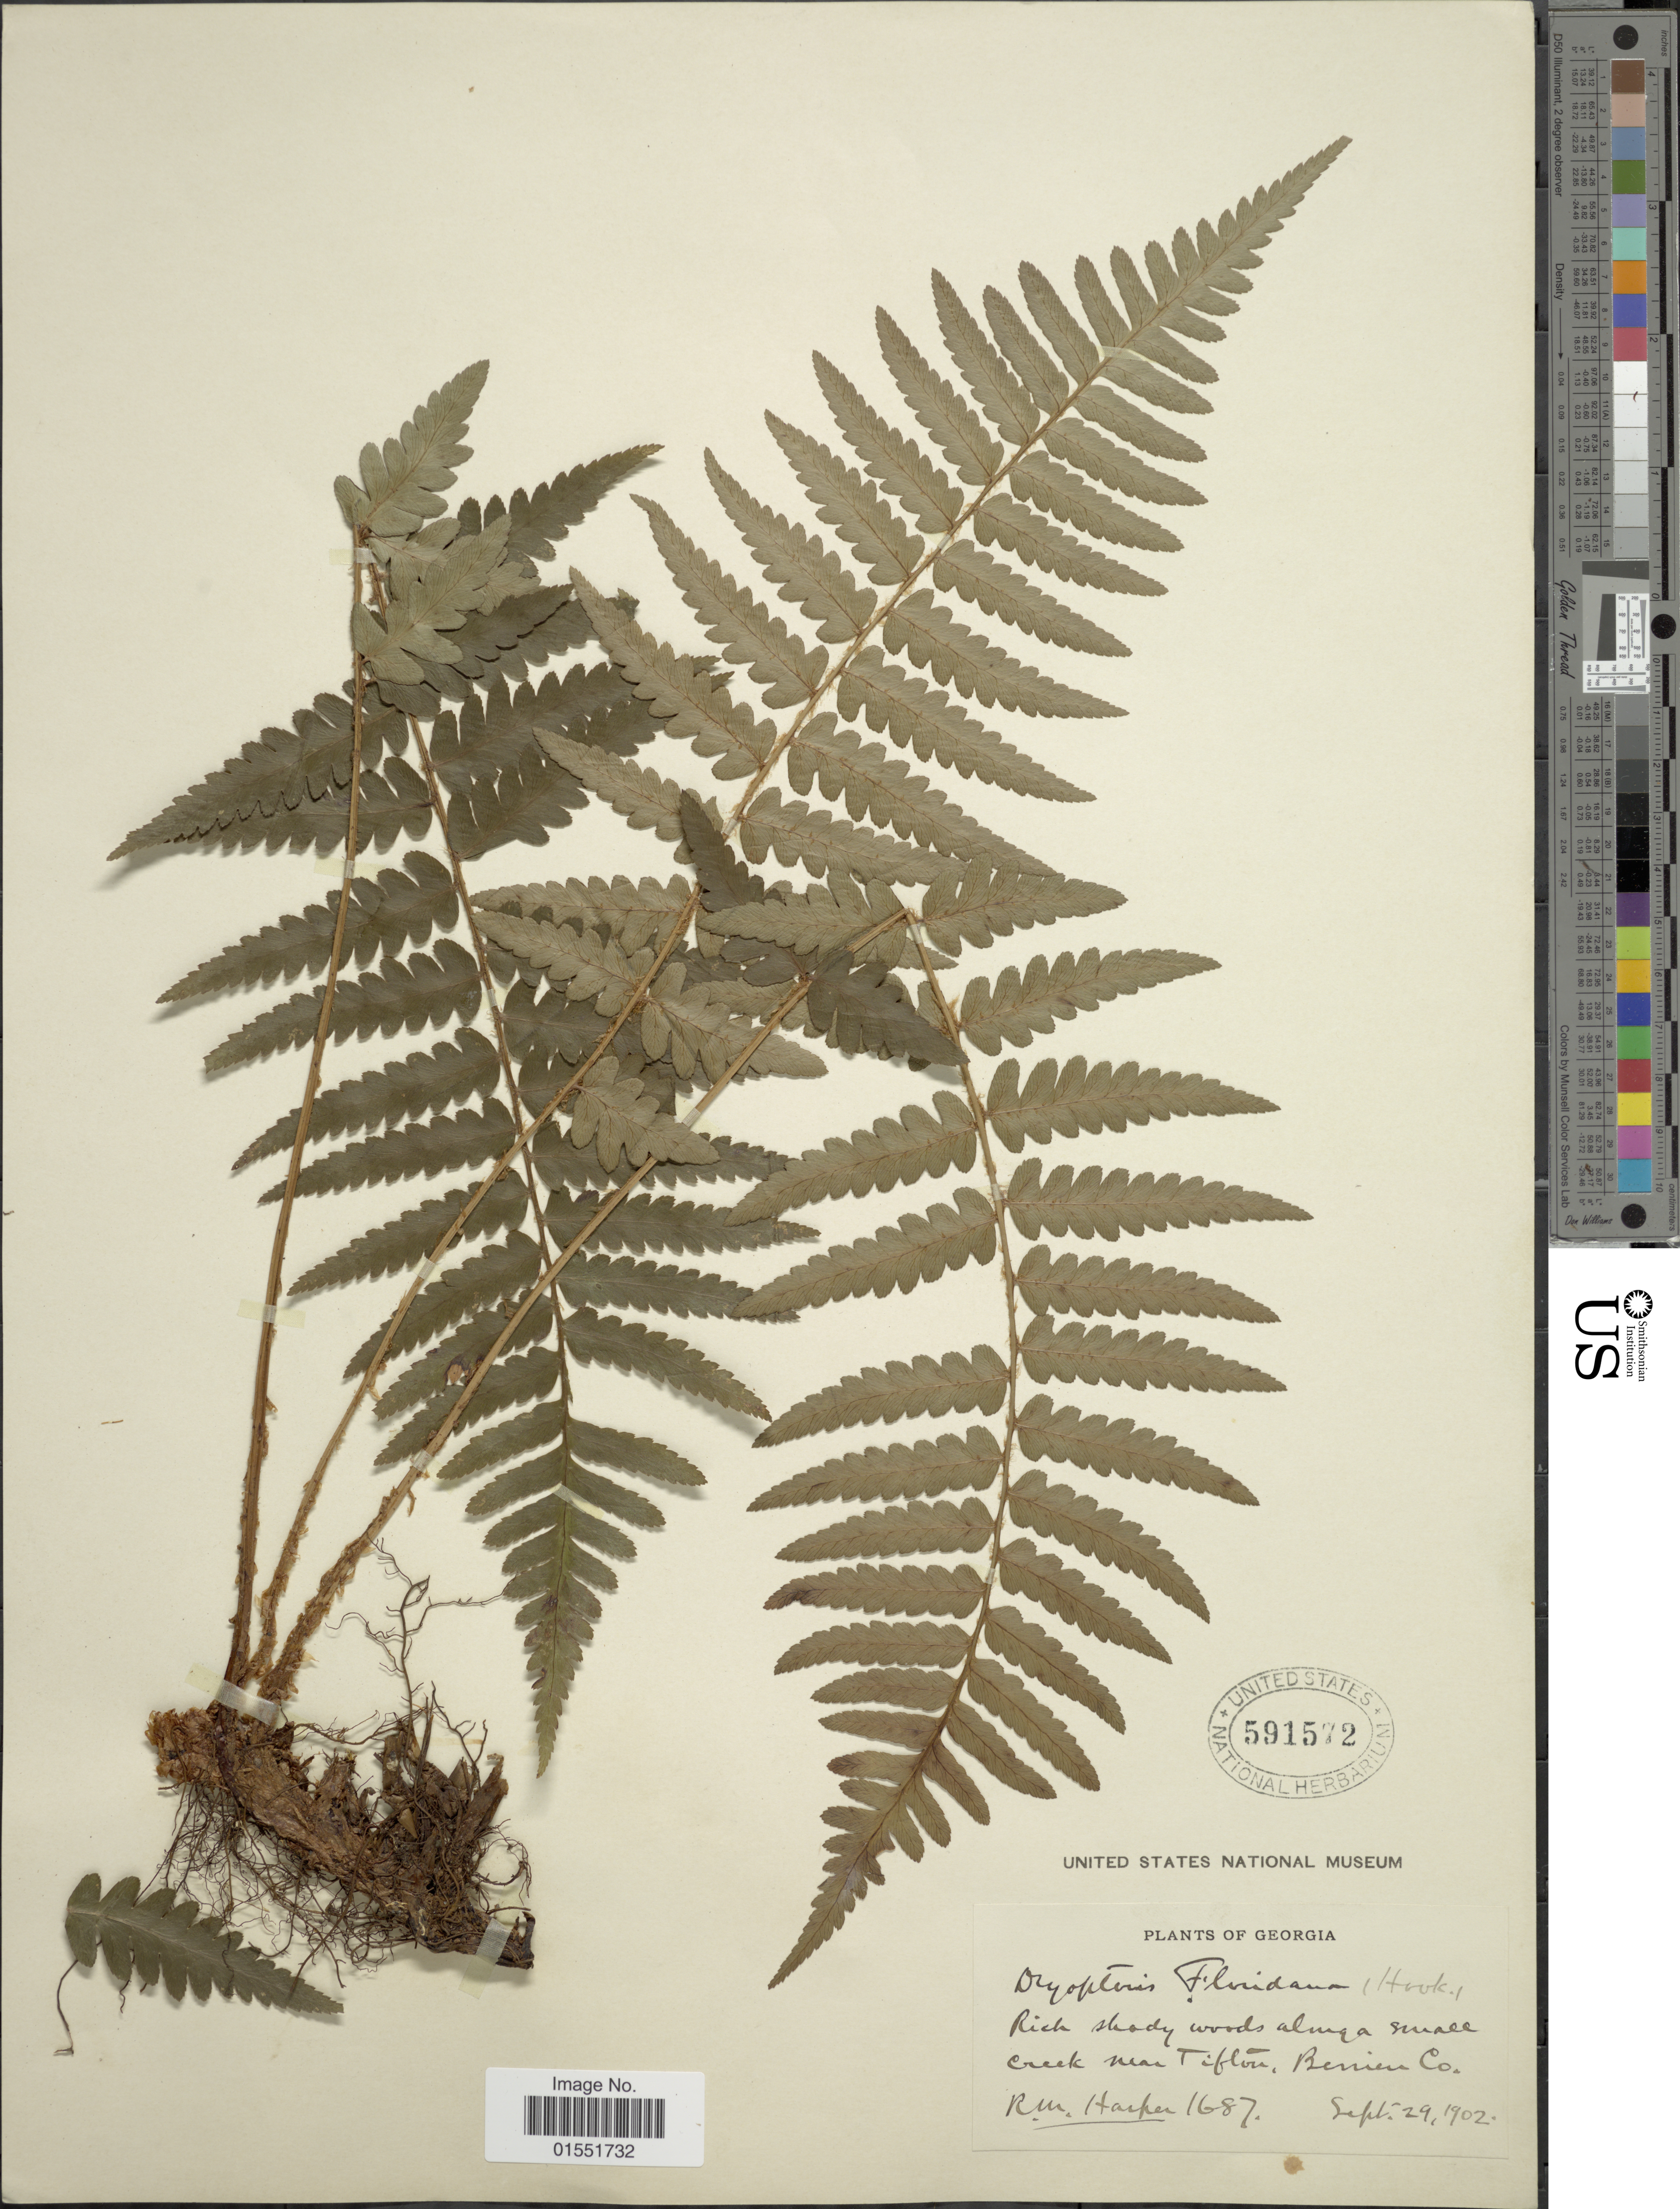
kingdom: Plantae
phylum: Tracheophyta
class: Polypodiopsida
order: Polypodiales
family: Dryopteridaceae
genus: Dryopteris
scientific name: Dryopteris ludoviciana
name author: (Kunze) Small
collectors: R. M. Harper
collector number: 1687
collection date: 1902-09-29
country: United States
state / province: Georgia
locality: Along a small creek near Tifton, Berrien Co.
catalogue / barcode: US 591572